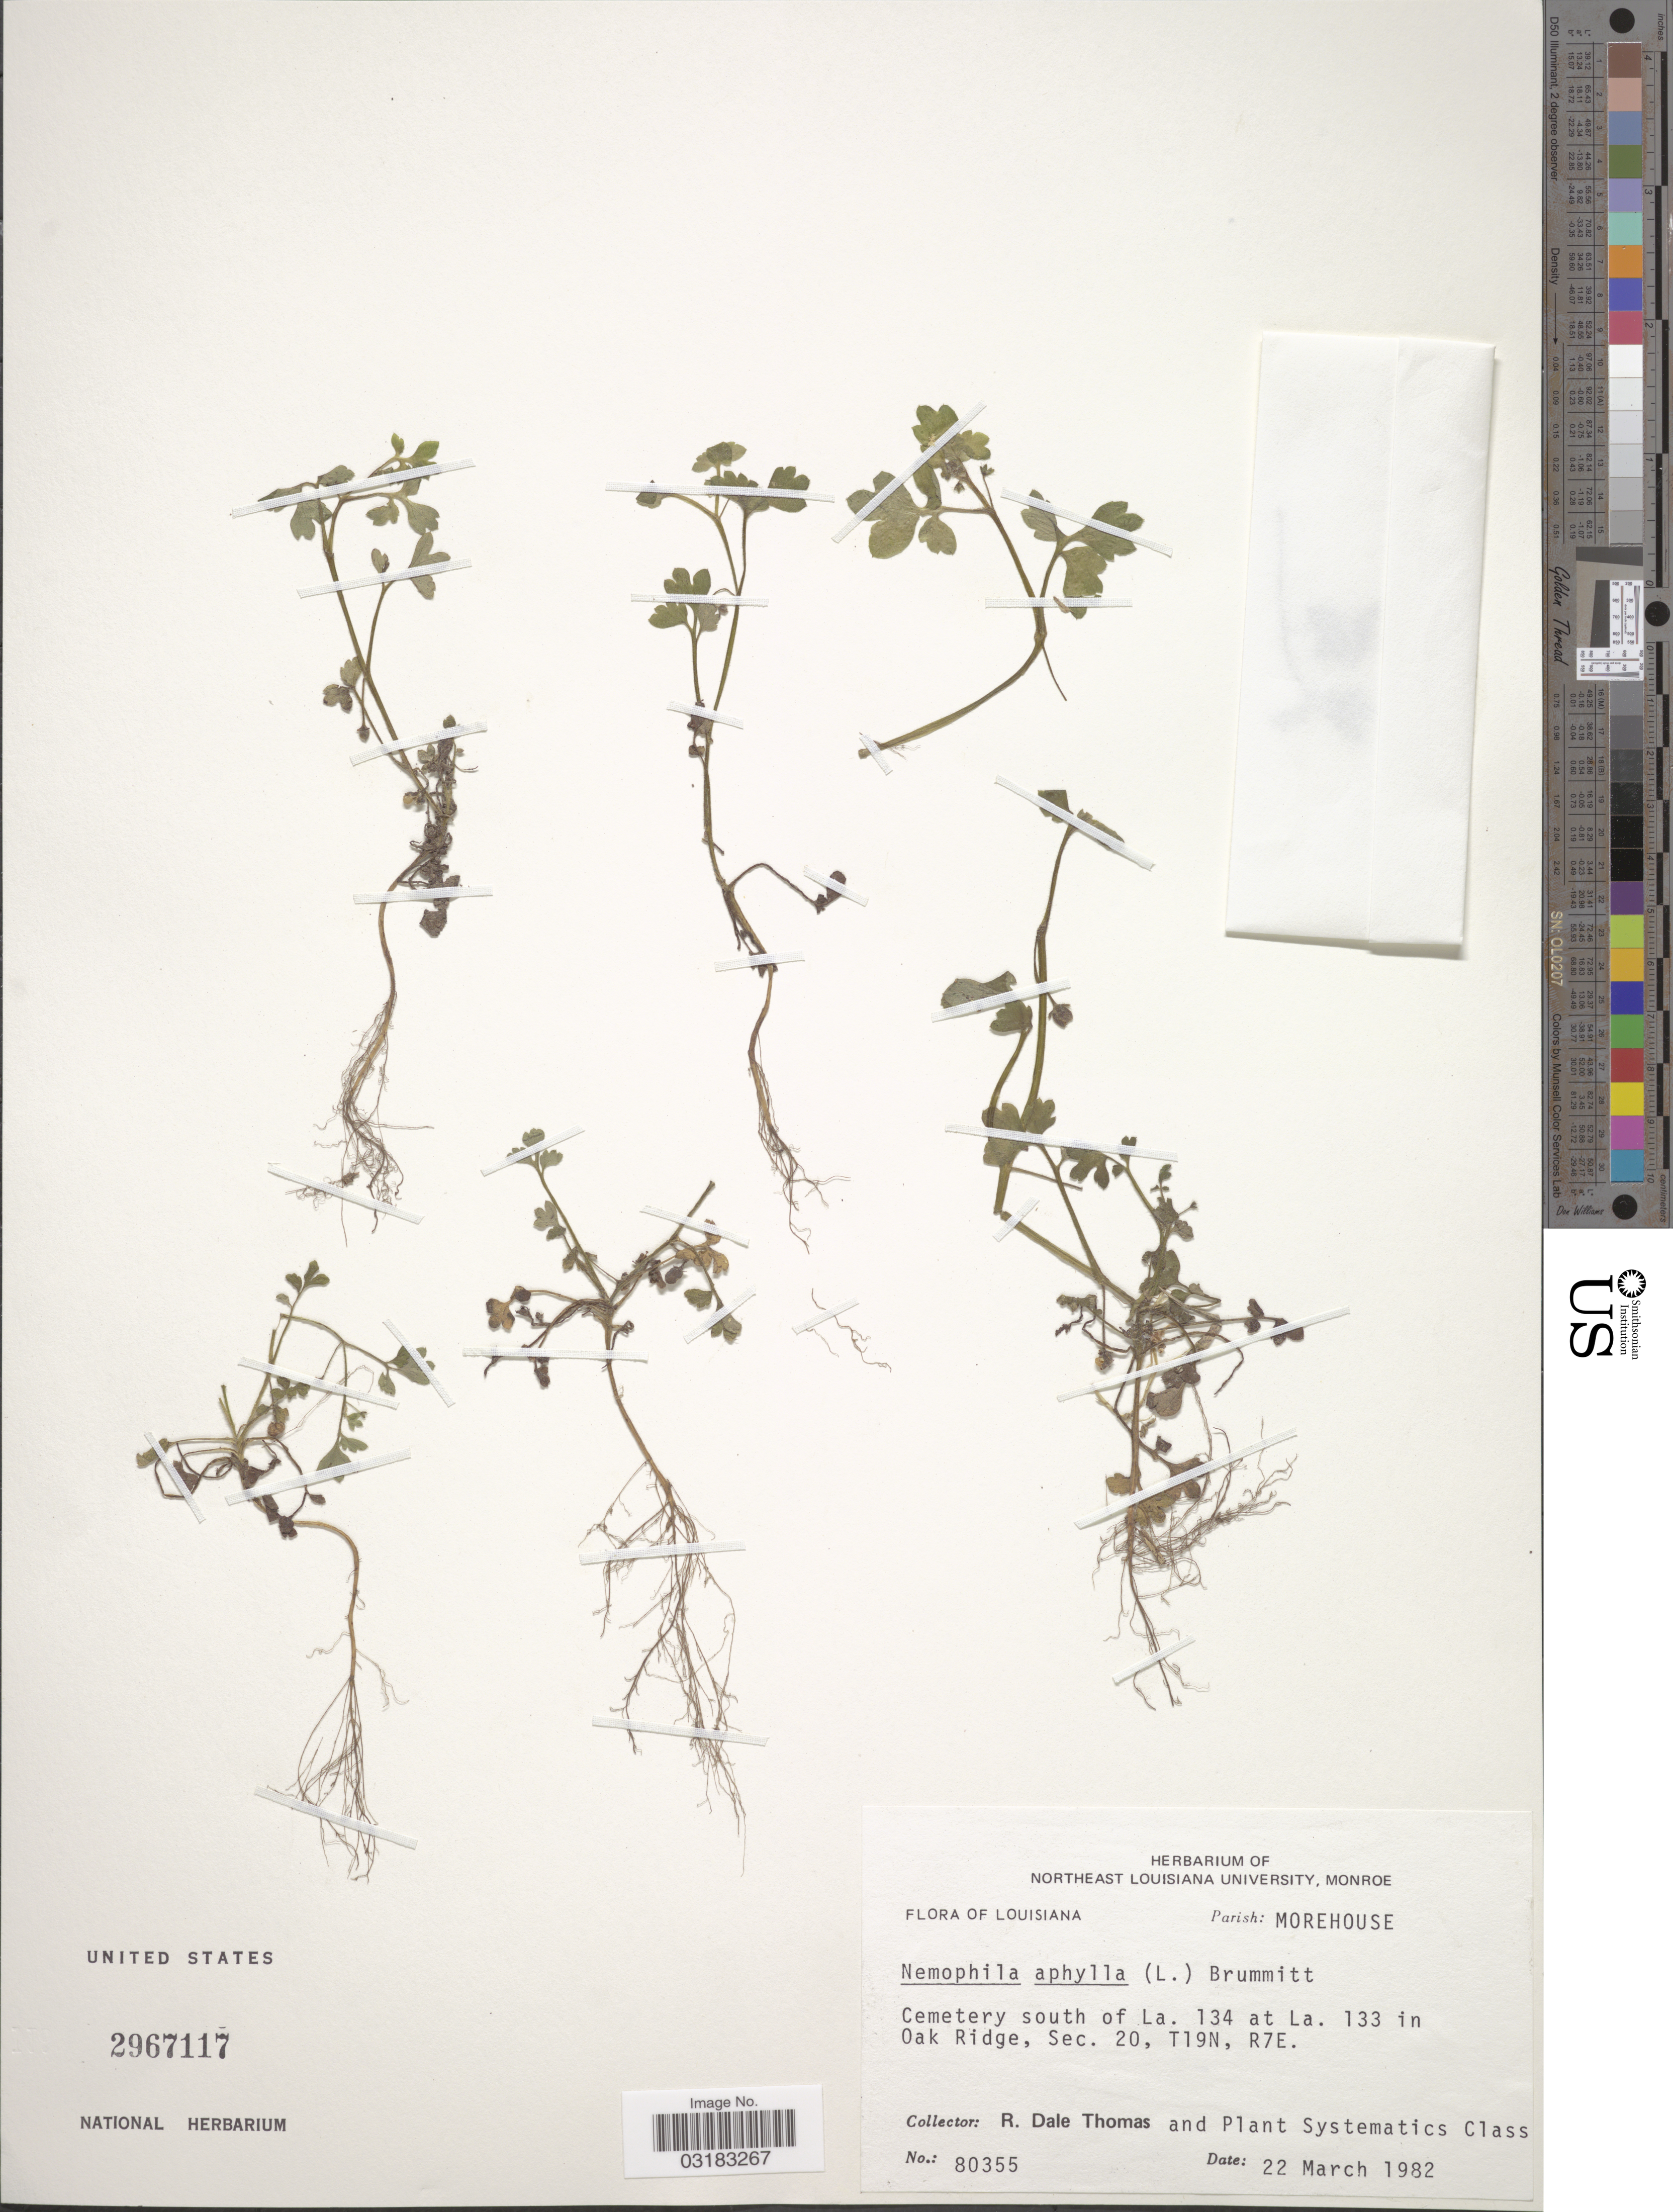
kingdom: Plantae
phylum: Tracheophyta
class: Magnoliopsida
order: Boraginales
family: Hydrophyllaceae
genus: Nemophila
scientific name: Nemophila aphylla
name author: (L.) Brummitt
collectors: R. Thomas & Plant Systematics Class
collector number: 80355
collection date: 1982-03-22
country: United States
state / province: Louisiana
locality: Parish: Morehouse. Cemetery south of LA. 134 at La. 133 in Oak Ridge, Sec. 20, T19N, R7E.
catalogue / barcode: US 2967117